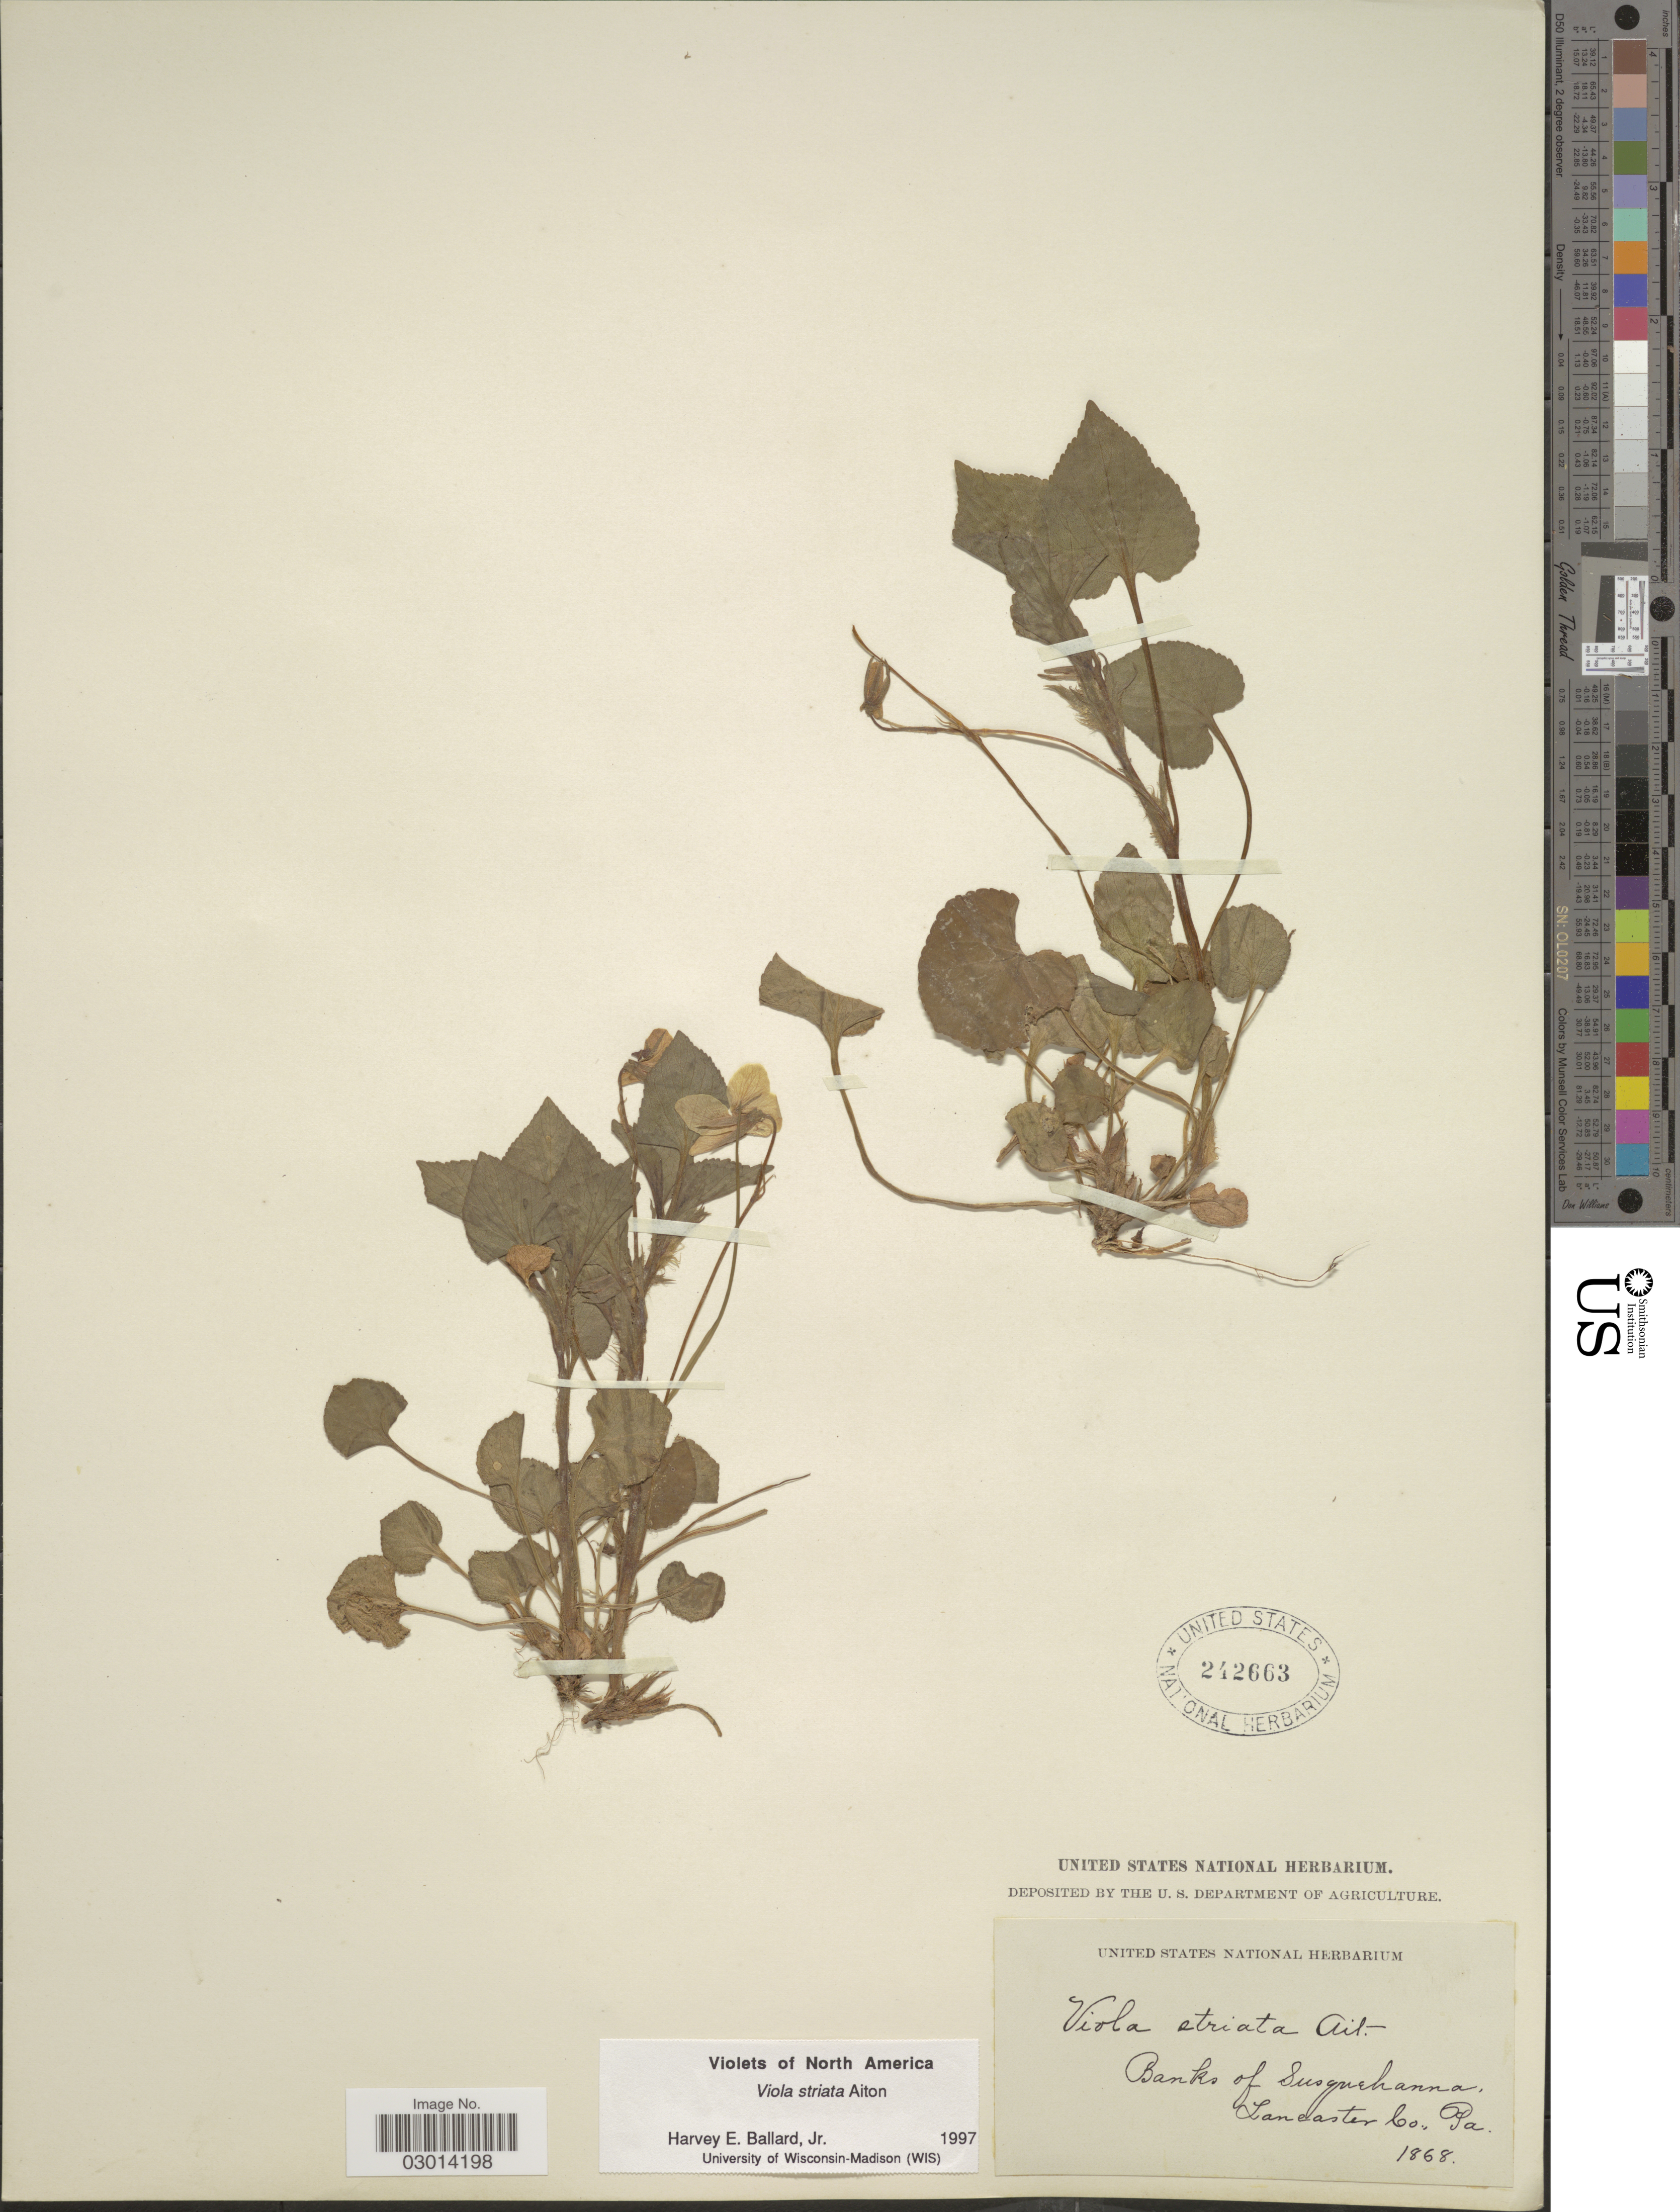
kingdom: Plantae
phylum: Tracheophyta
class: Magnoliopsida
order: Malpighiales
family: Violaceae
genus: Viola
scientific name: Viola rostrata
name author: Pursh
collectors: ex herb. United States National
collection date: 1868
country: United States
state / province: Pennsylvania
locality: Banks of Susquehanna. Lancaster Co., Pa.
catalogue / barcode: US 242663